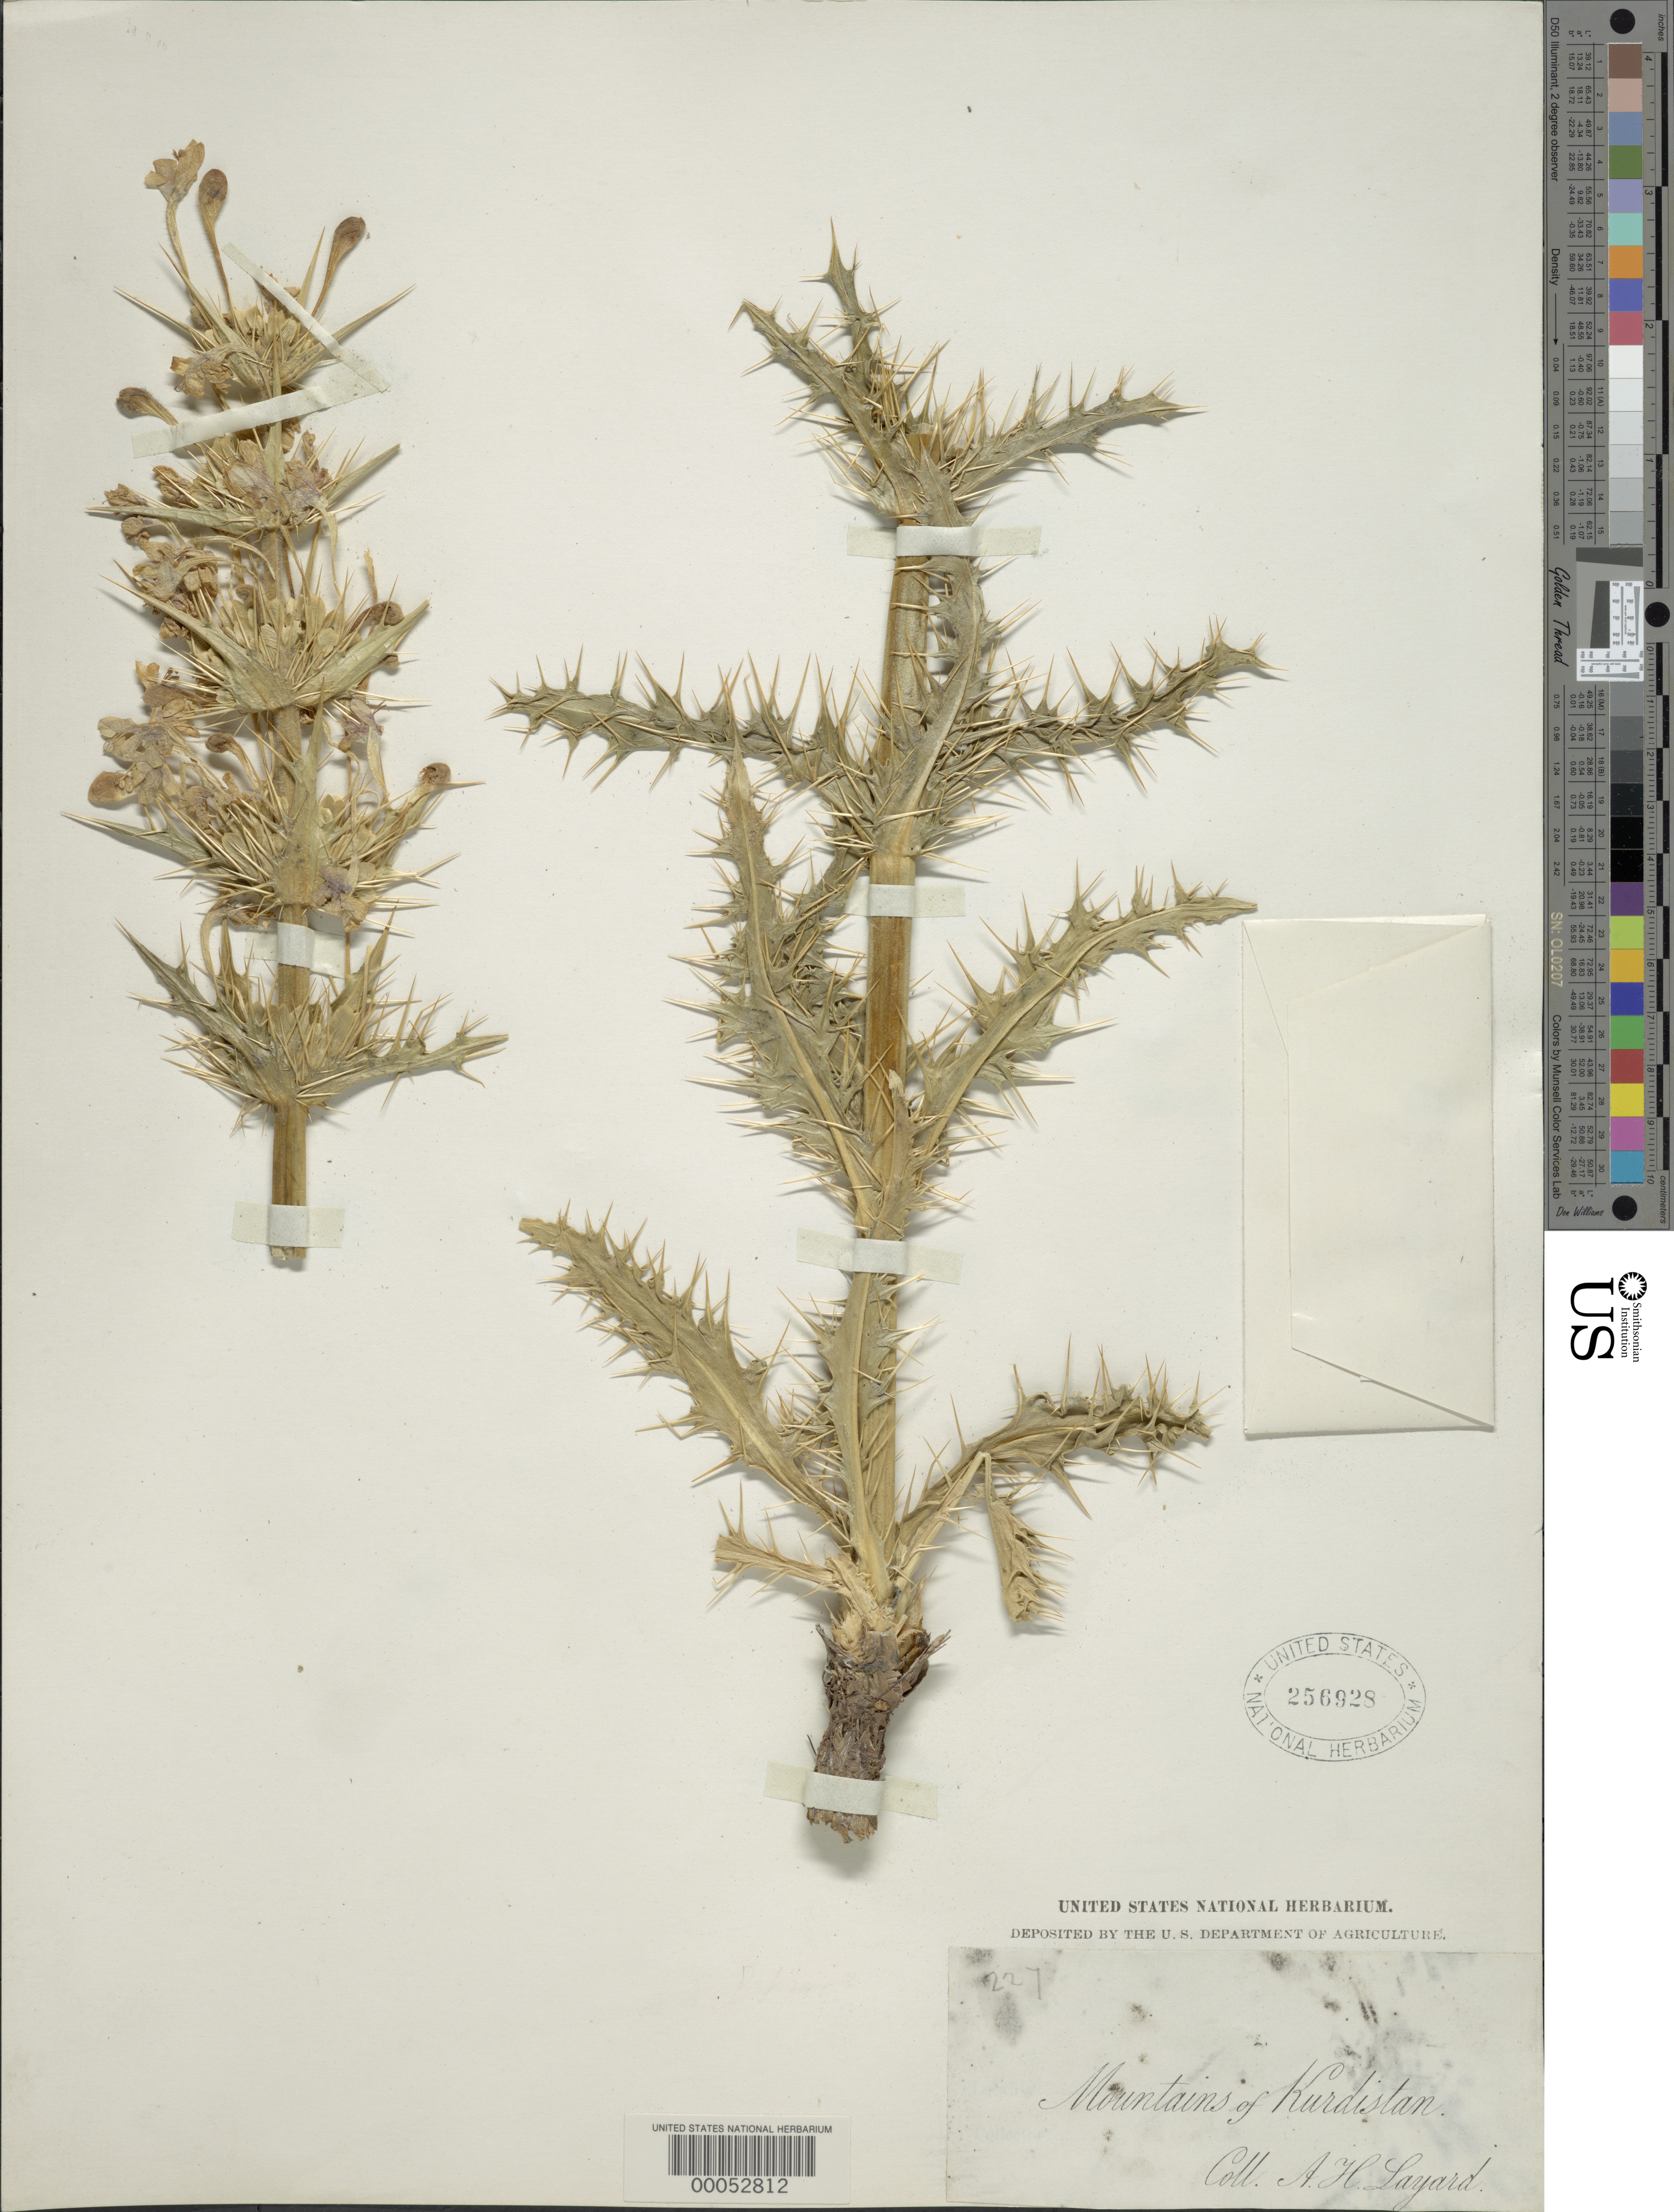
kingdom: Plantae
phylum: Tracheophyta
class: Magnoliopsida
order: Dipsacales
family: Caprifoliaceae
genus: Morina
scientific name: Morina sp.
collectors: A. Layard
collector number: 227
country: Turkey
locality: Kurdistan mts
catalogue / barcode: US 256928